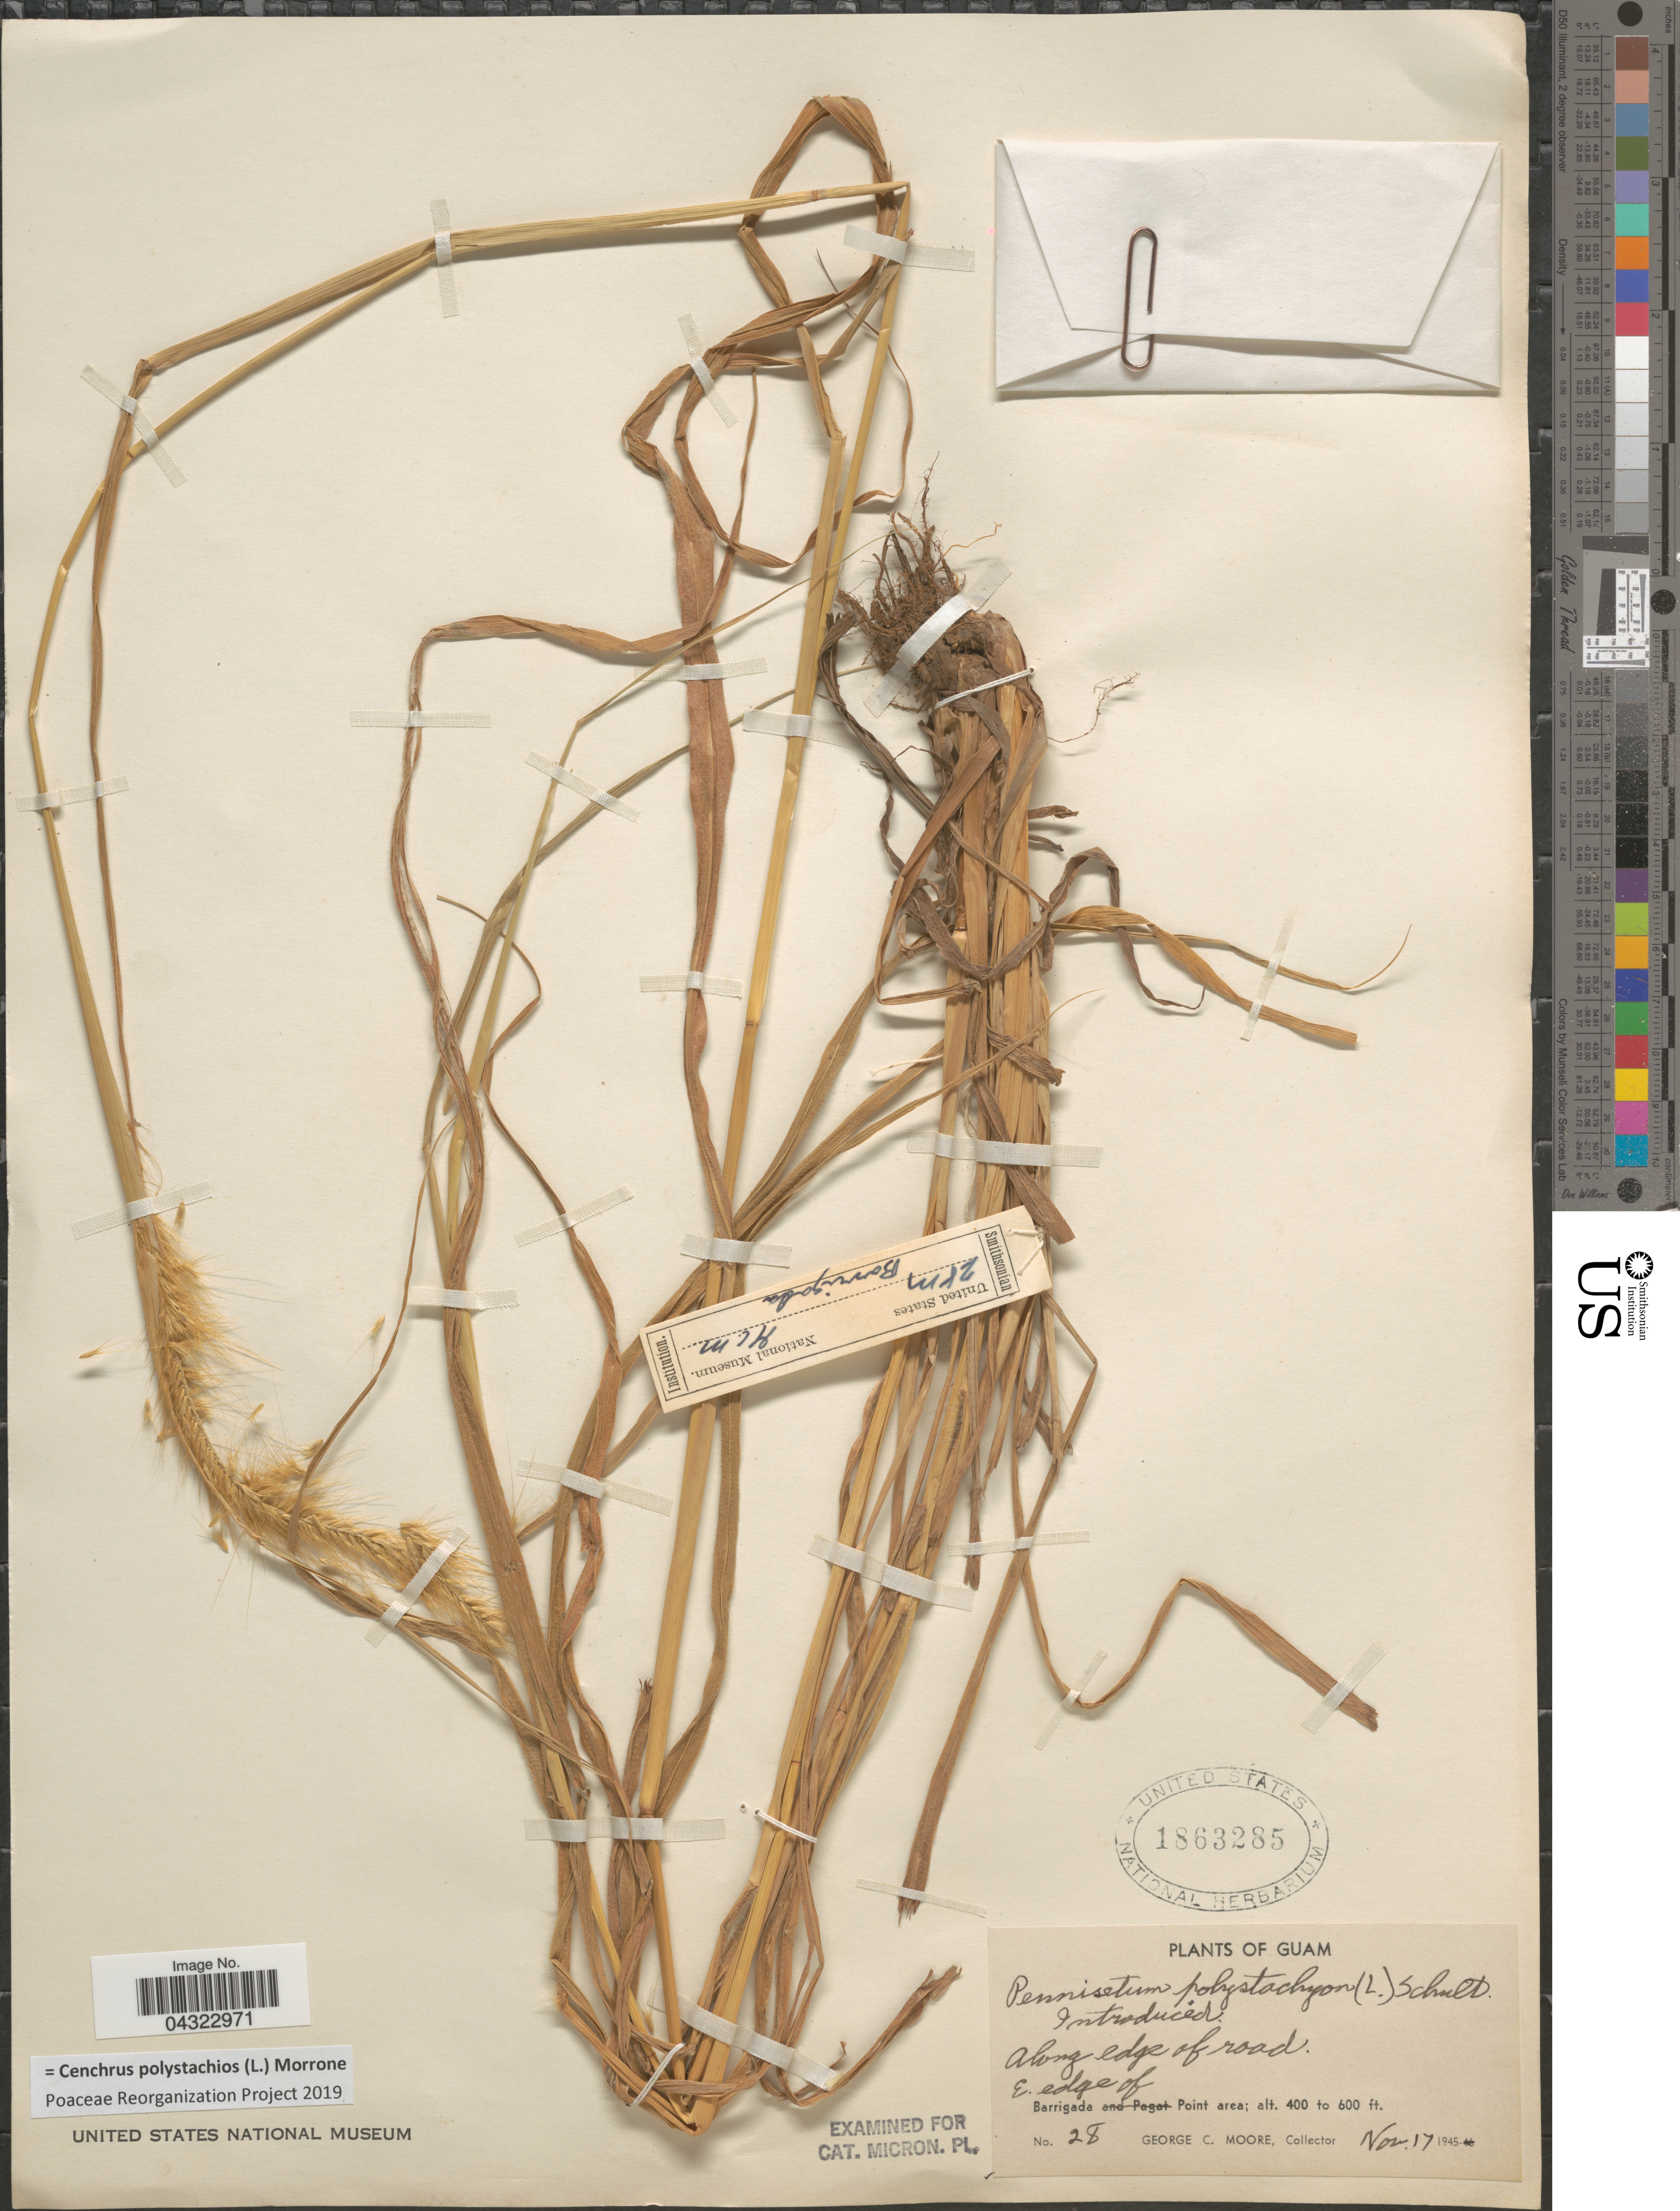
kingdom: Plantae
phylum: Tracheophyta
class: Liliopsida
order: Poales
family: Poaceae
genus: Cenchrus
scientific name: Cenchrus polystachios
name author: (L.) Morrone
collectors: G. C. Moore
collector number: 28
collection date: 1945-11-17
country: Guam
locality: Along edge of road. E. edge of Barrigada Point area.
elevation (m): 122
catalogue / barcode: US 1863285